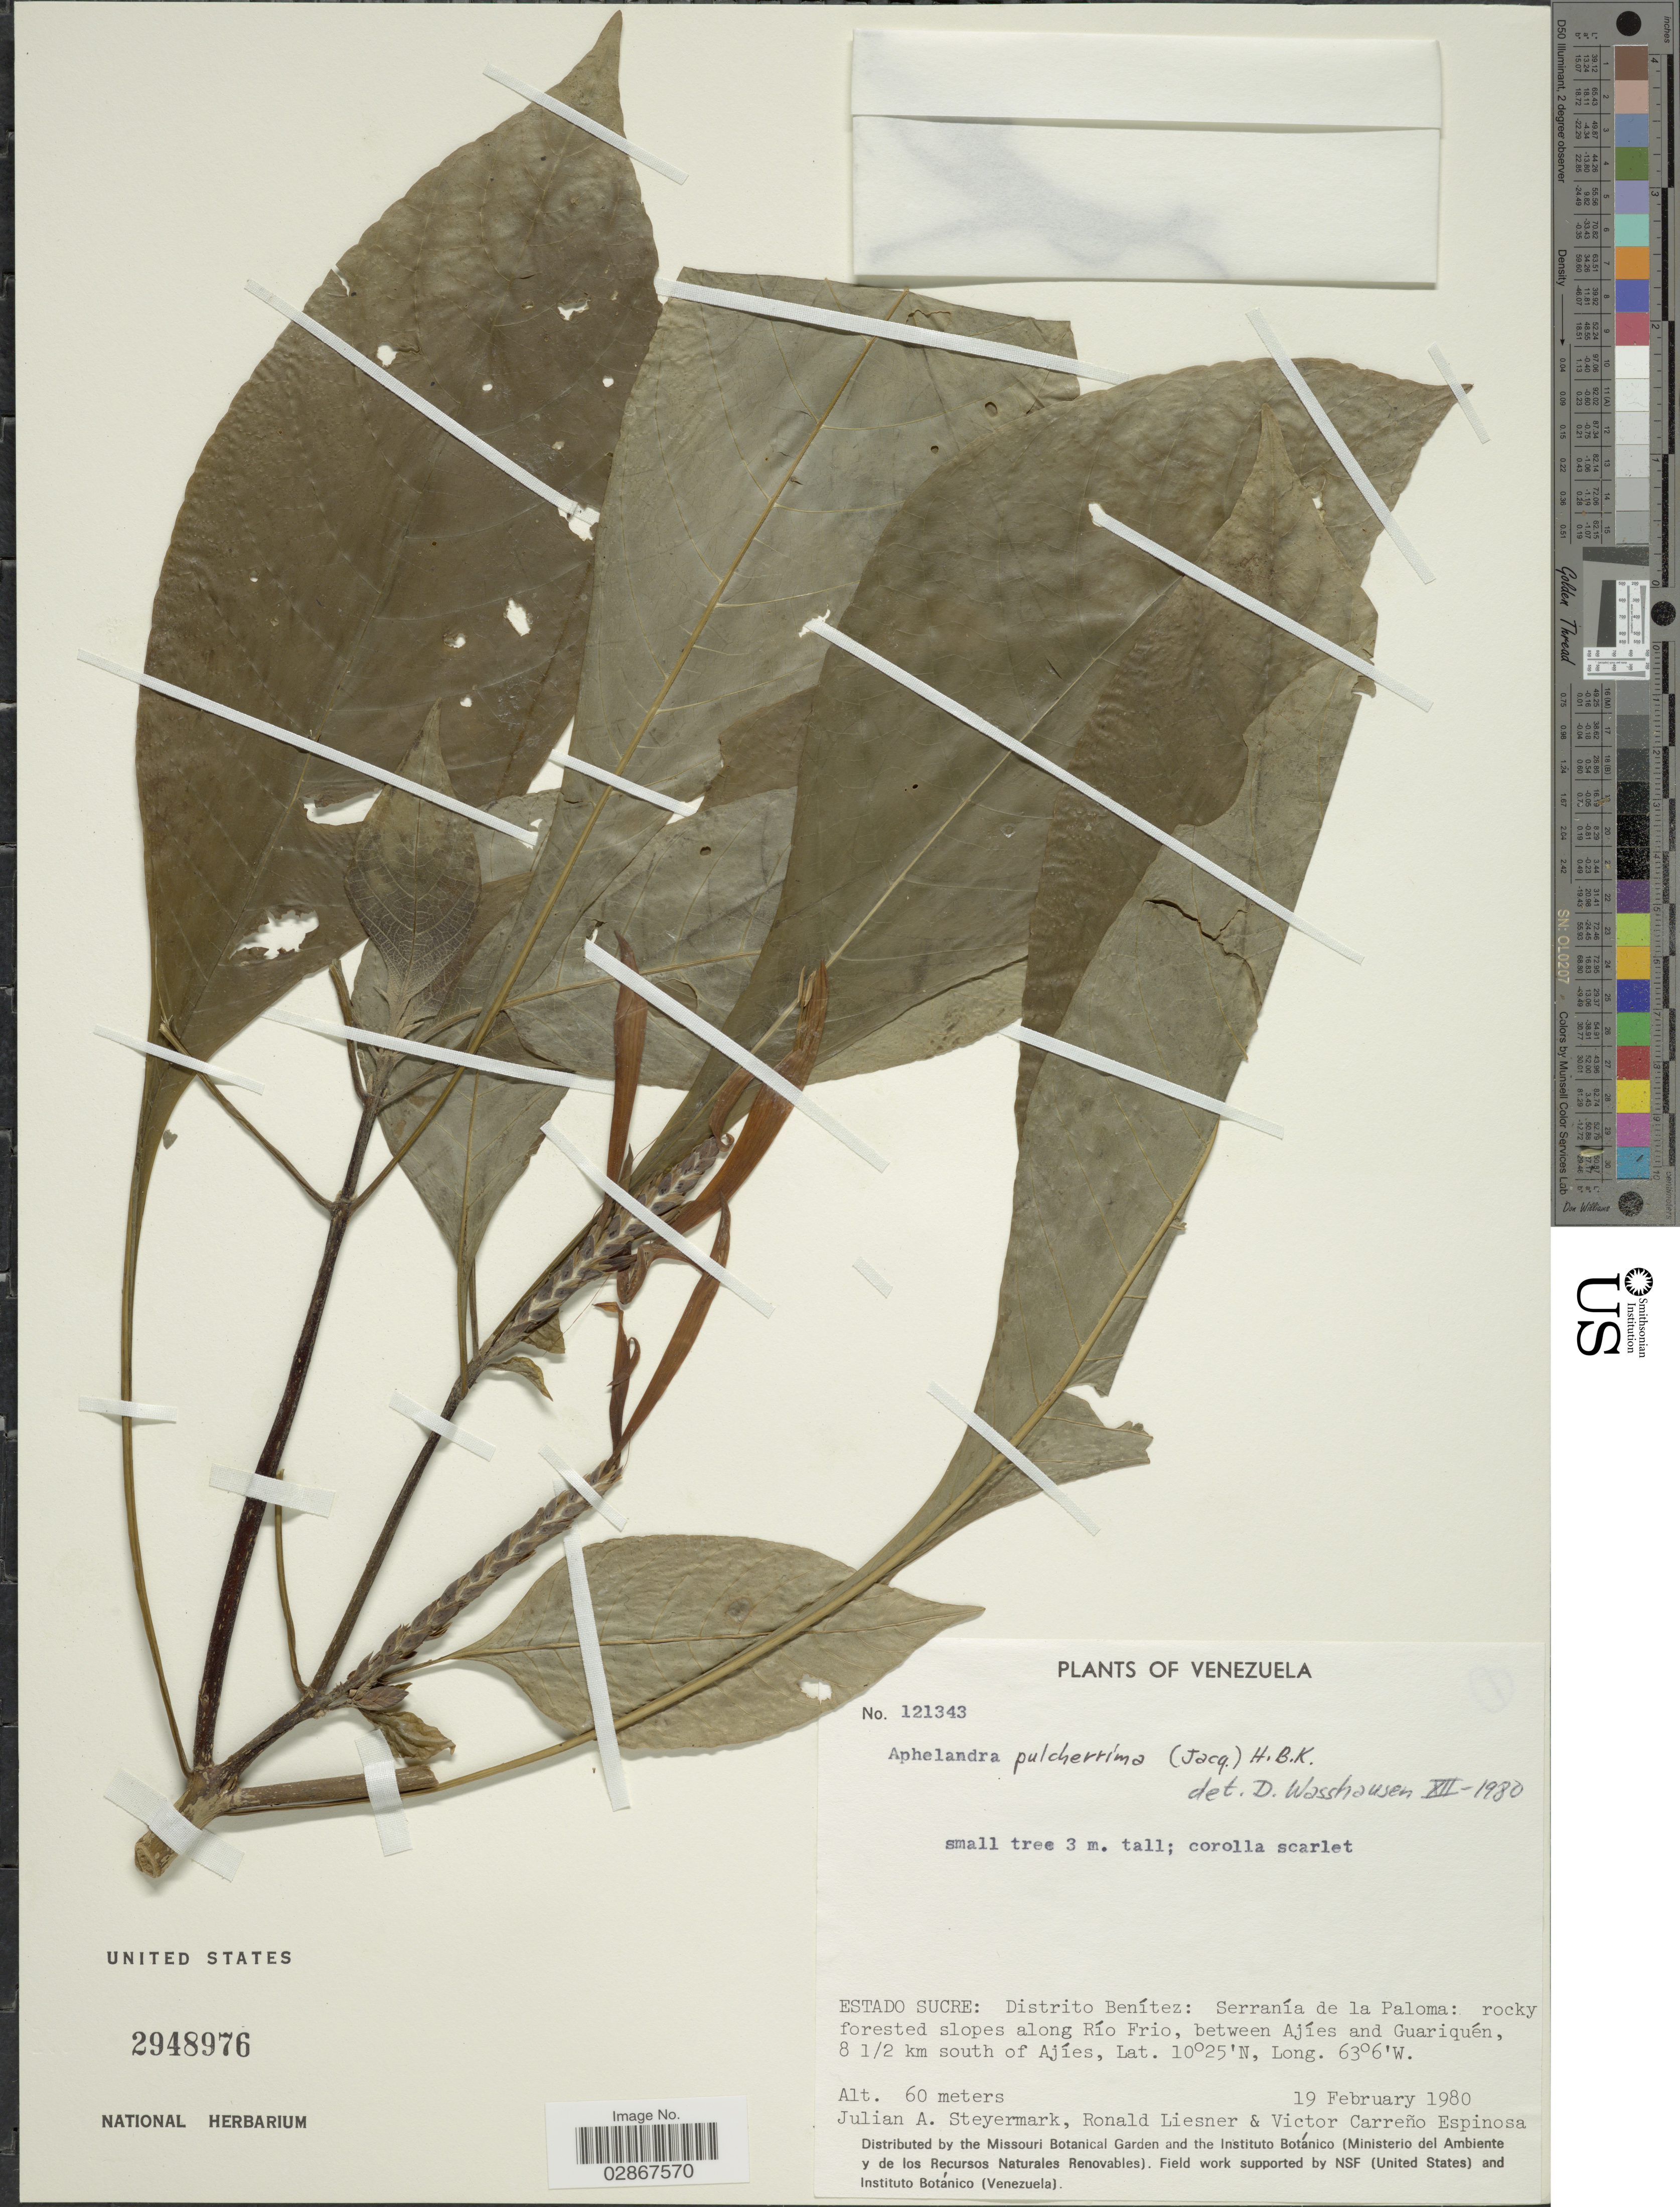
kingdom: Plantae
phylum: Tracheophyta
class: Magnoliopsida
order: Lamiales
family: Acanthaceae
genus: Aphelandra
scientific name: Aphelandra pulcherrima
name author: (Jacq.) Kunth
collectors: J. Steyermark, R. L. Liesner & V. Carreño E.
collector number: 121343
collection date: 1980-02-19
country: Venezuela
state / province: Sucre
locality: Distrito Benítez: Serranía de la Paloma: slopes along Río frio, between Ajíes and Guariquén, 8½ km south of Ajíes.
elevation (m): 60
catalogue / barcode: US 2948976